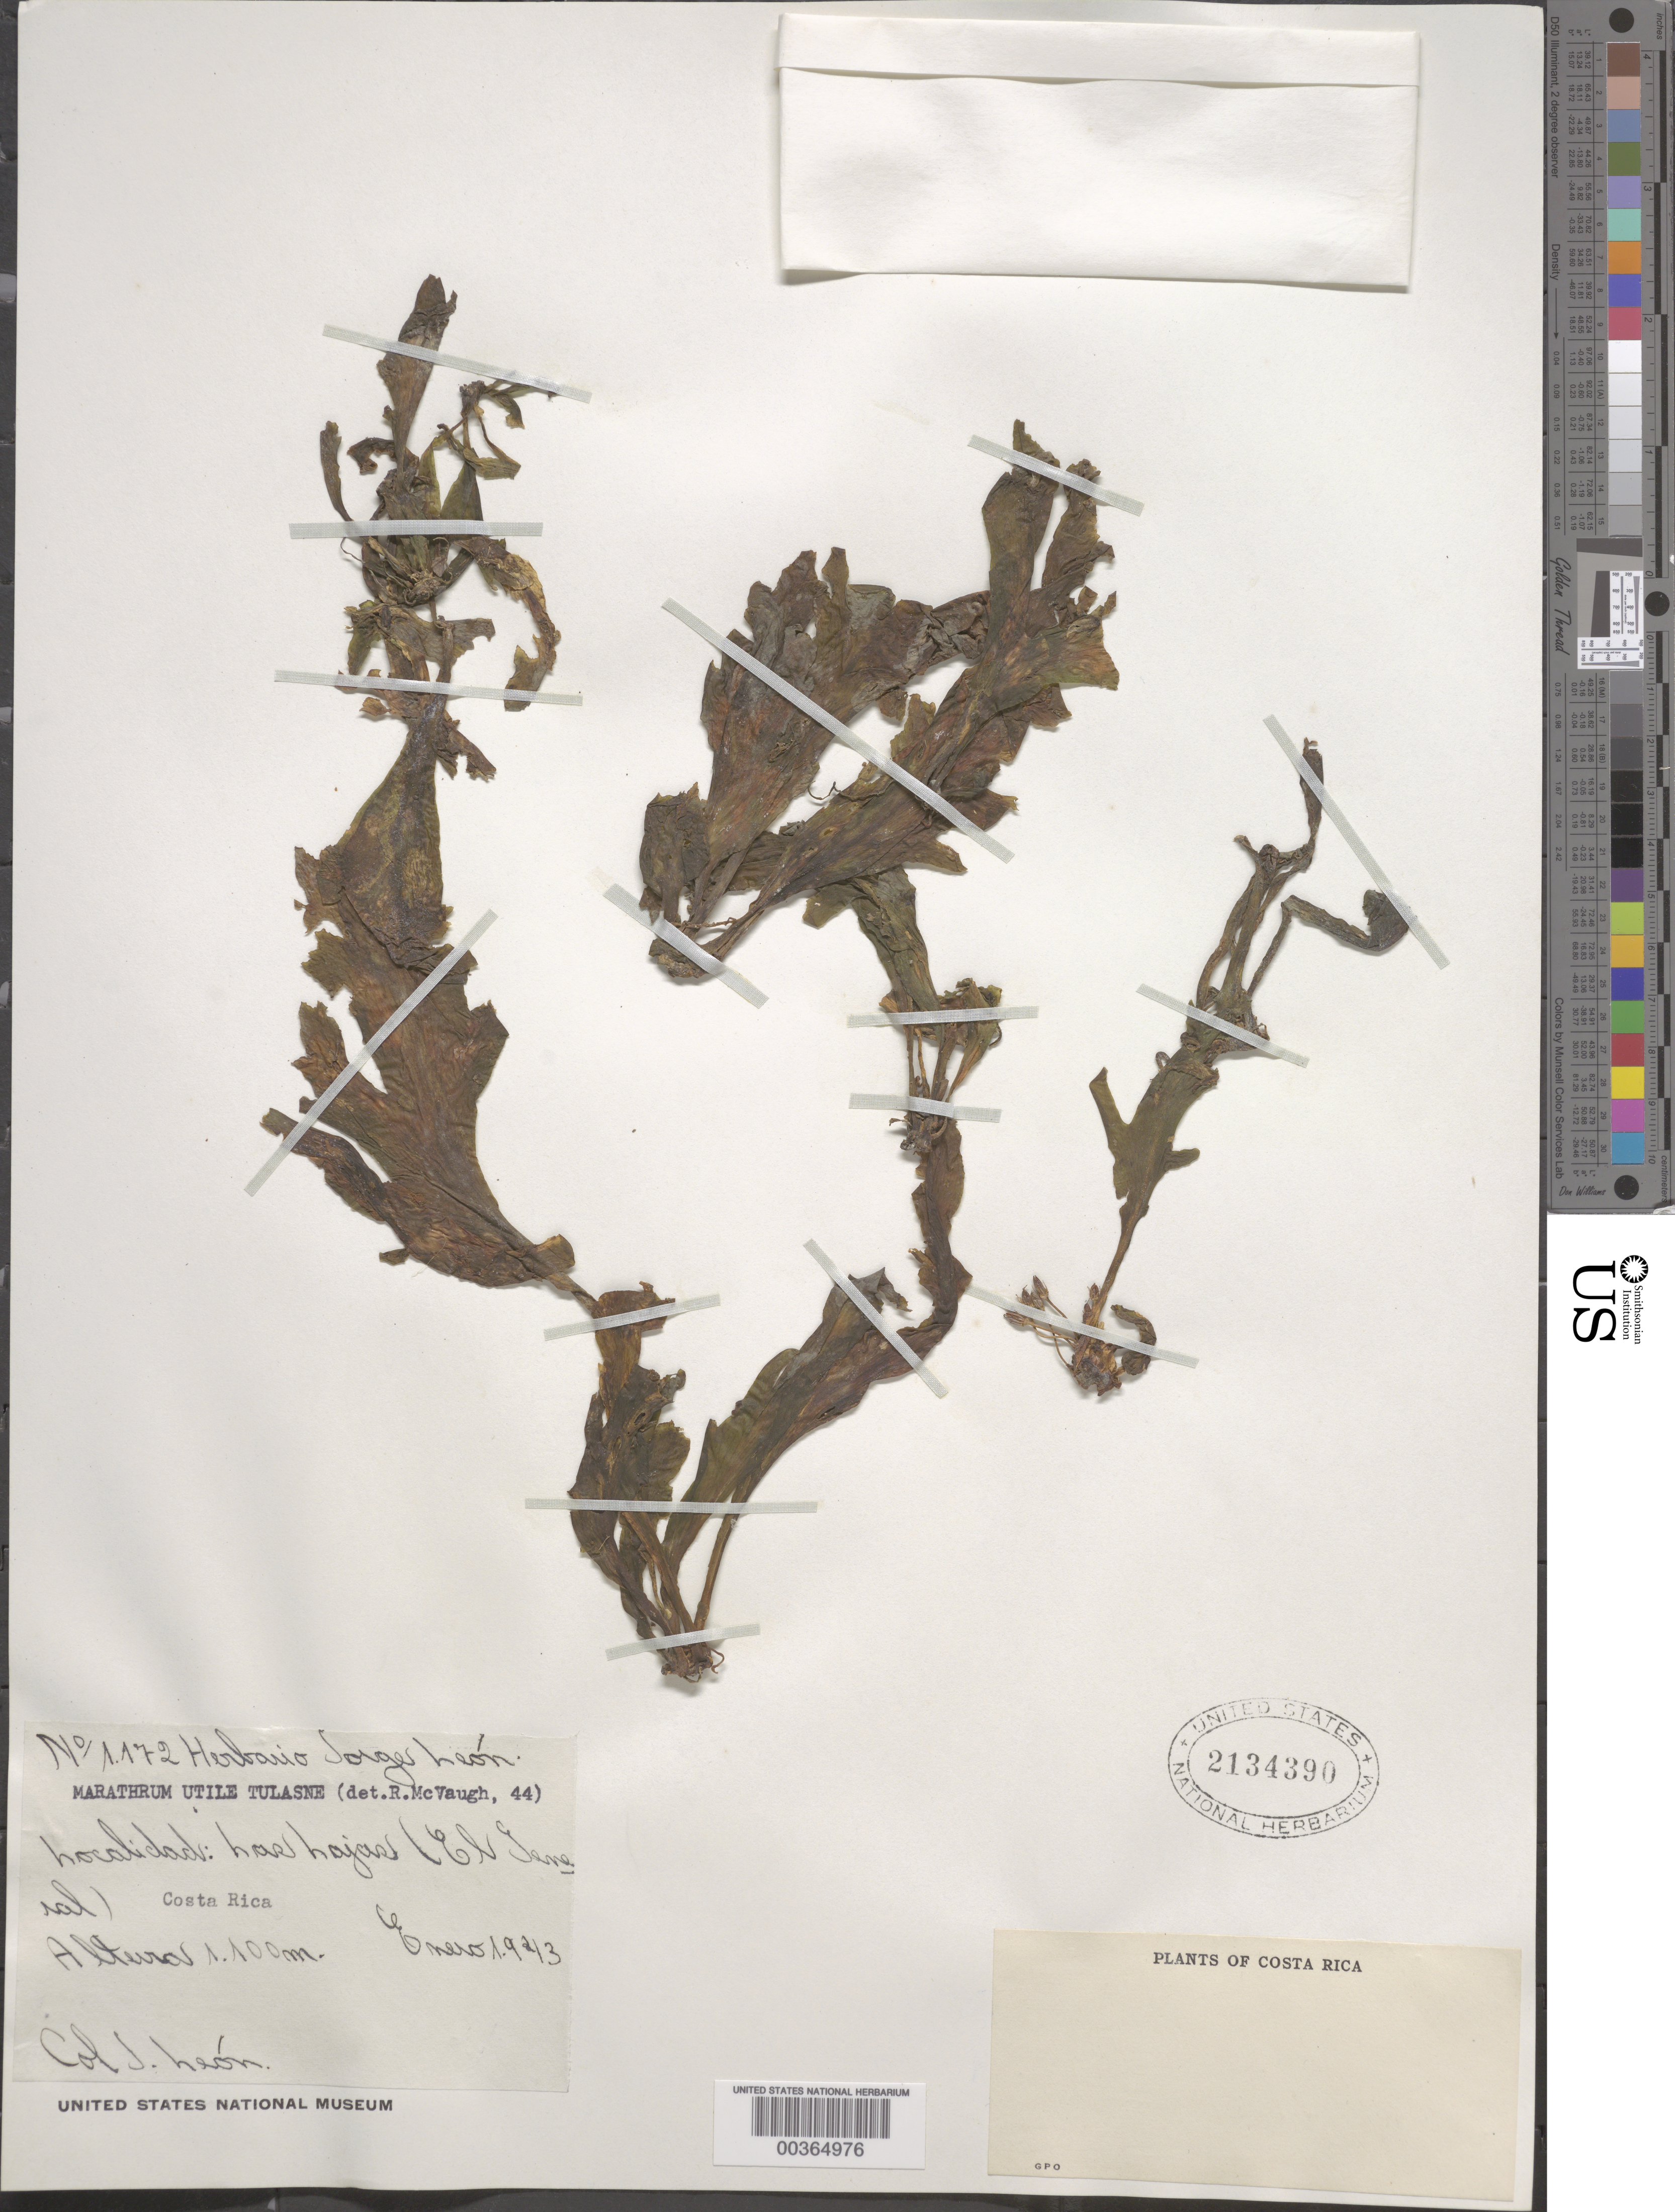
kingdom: Plantae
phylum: Tracheophyta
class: Magnoliopsida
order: Malpighiales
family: Podostemaceae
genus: Marathrum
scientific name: Marathrum utile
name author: Tul.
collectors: J. León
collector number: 1172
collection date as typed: Jan 1943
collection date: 1943-01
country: Costa Rica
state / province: San José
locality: Los lajas, (el general)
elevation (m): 1100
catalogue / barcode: US 2134390